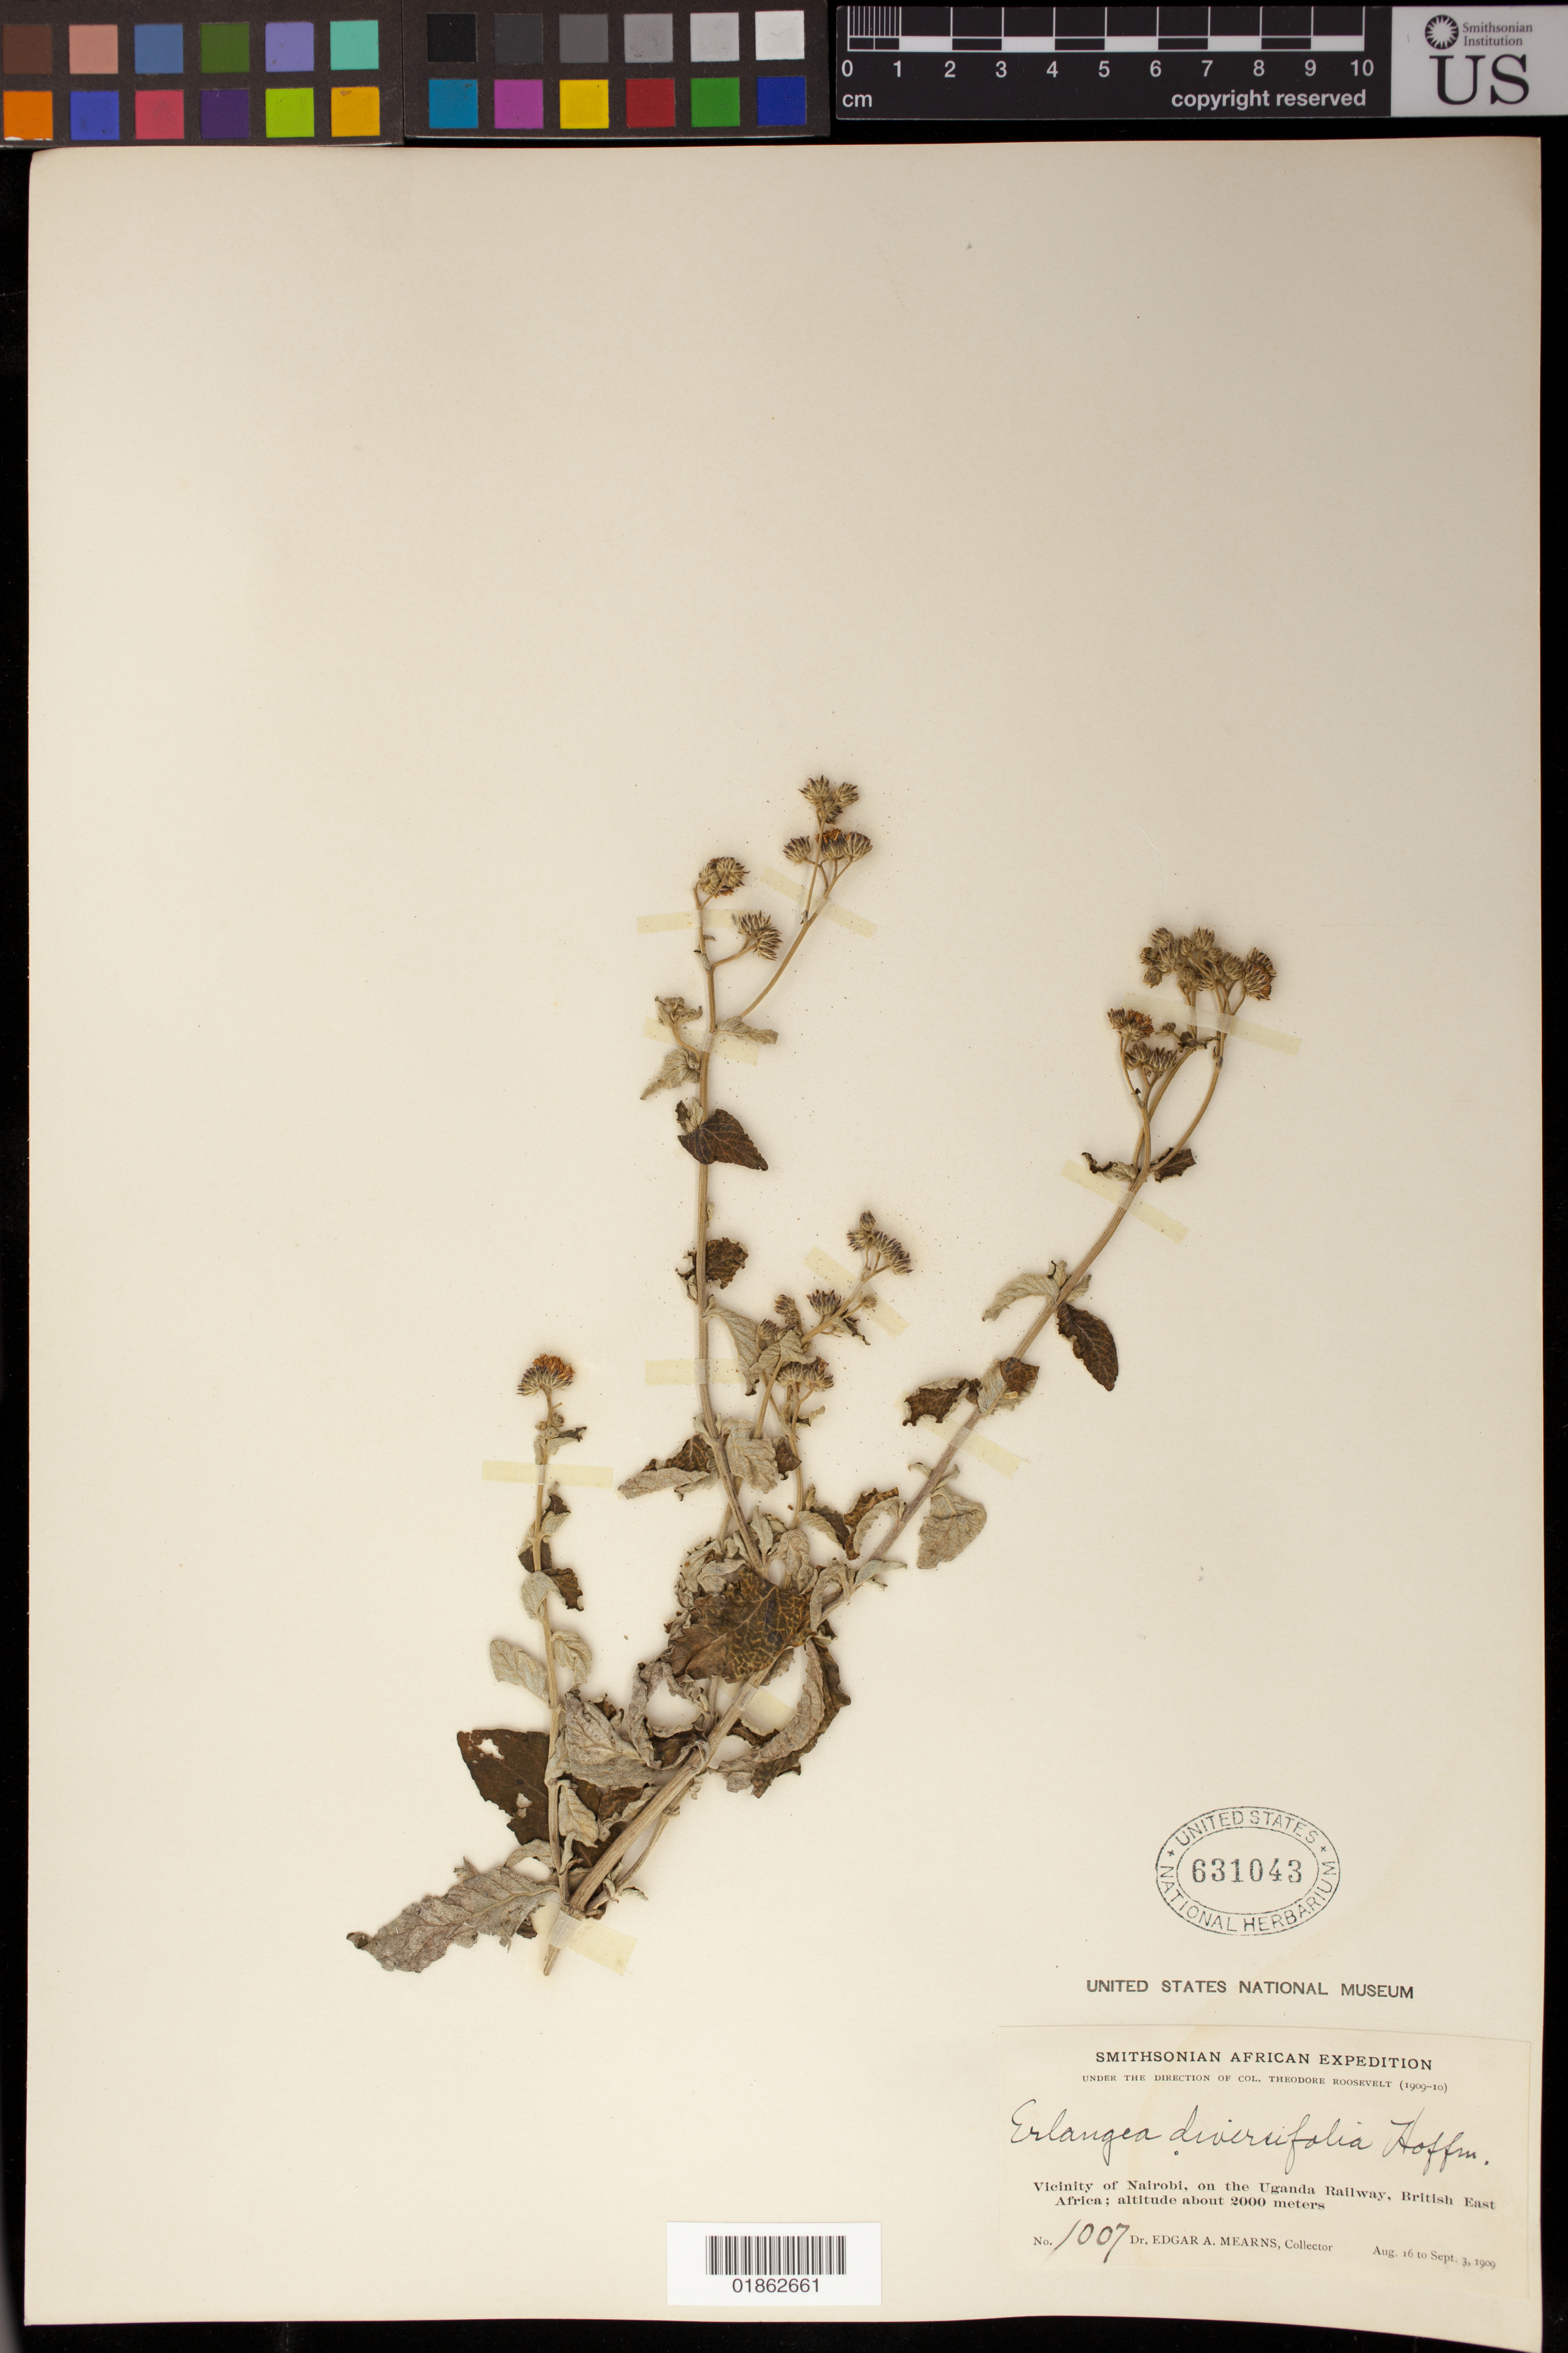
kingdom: Plantae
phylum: Tracheophyta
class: Magnoliopsida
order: Asterales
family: Asteraceae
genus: Erlangea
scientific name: Erlangea diversifolia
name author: O. Hoffm.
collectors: E. A. Mearns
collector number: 1007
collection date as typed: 16 Aug 1909 to 03 Sep 1909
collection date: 1909-08-16/1909-09-03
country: Kenya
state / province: Nairobi Area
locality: Vicinity of Nairobi, on the Uganda Railway, British East Africa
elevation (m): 2000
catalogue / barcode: US 631043